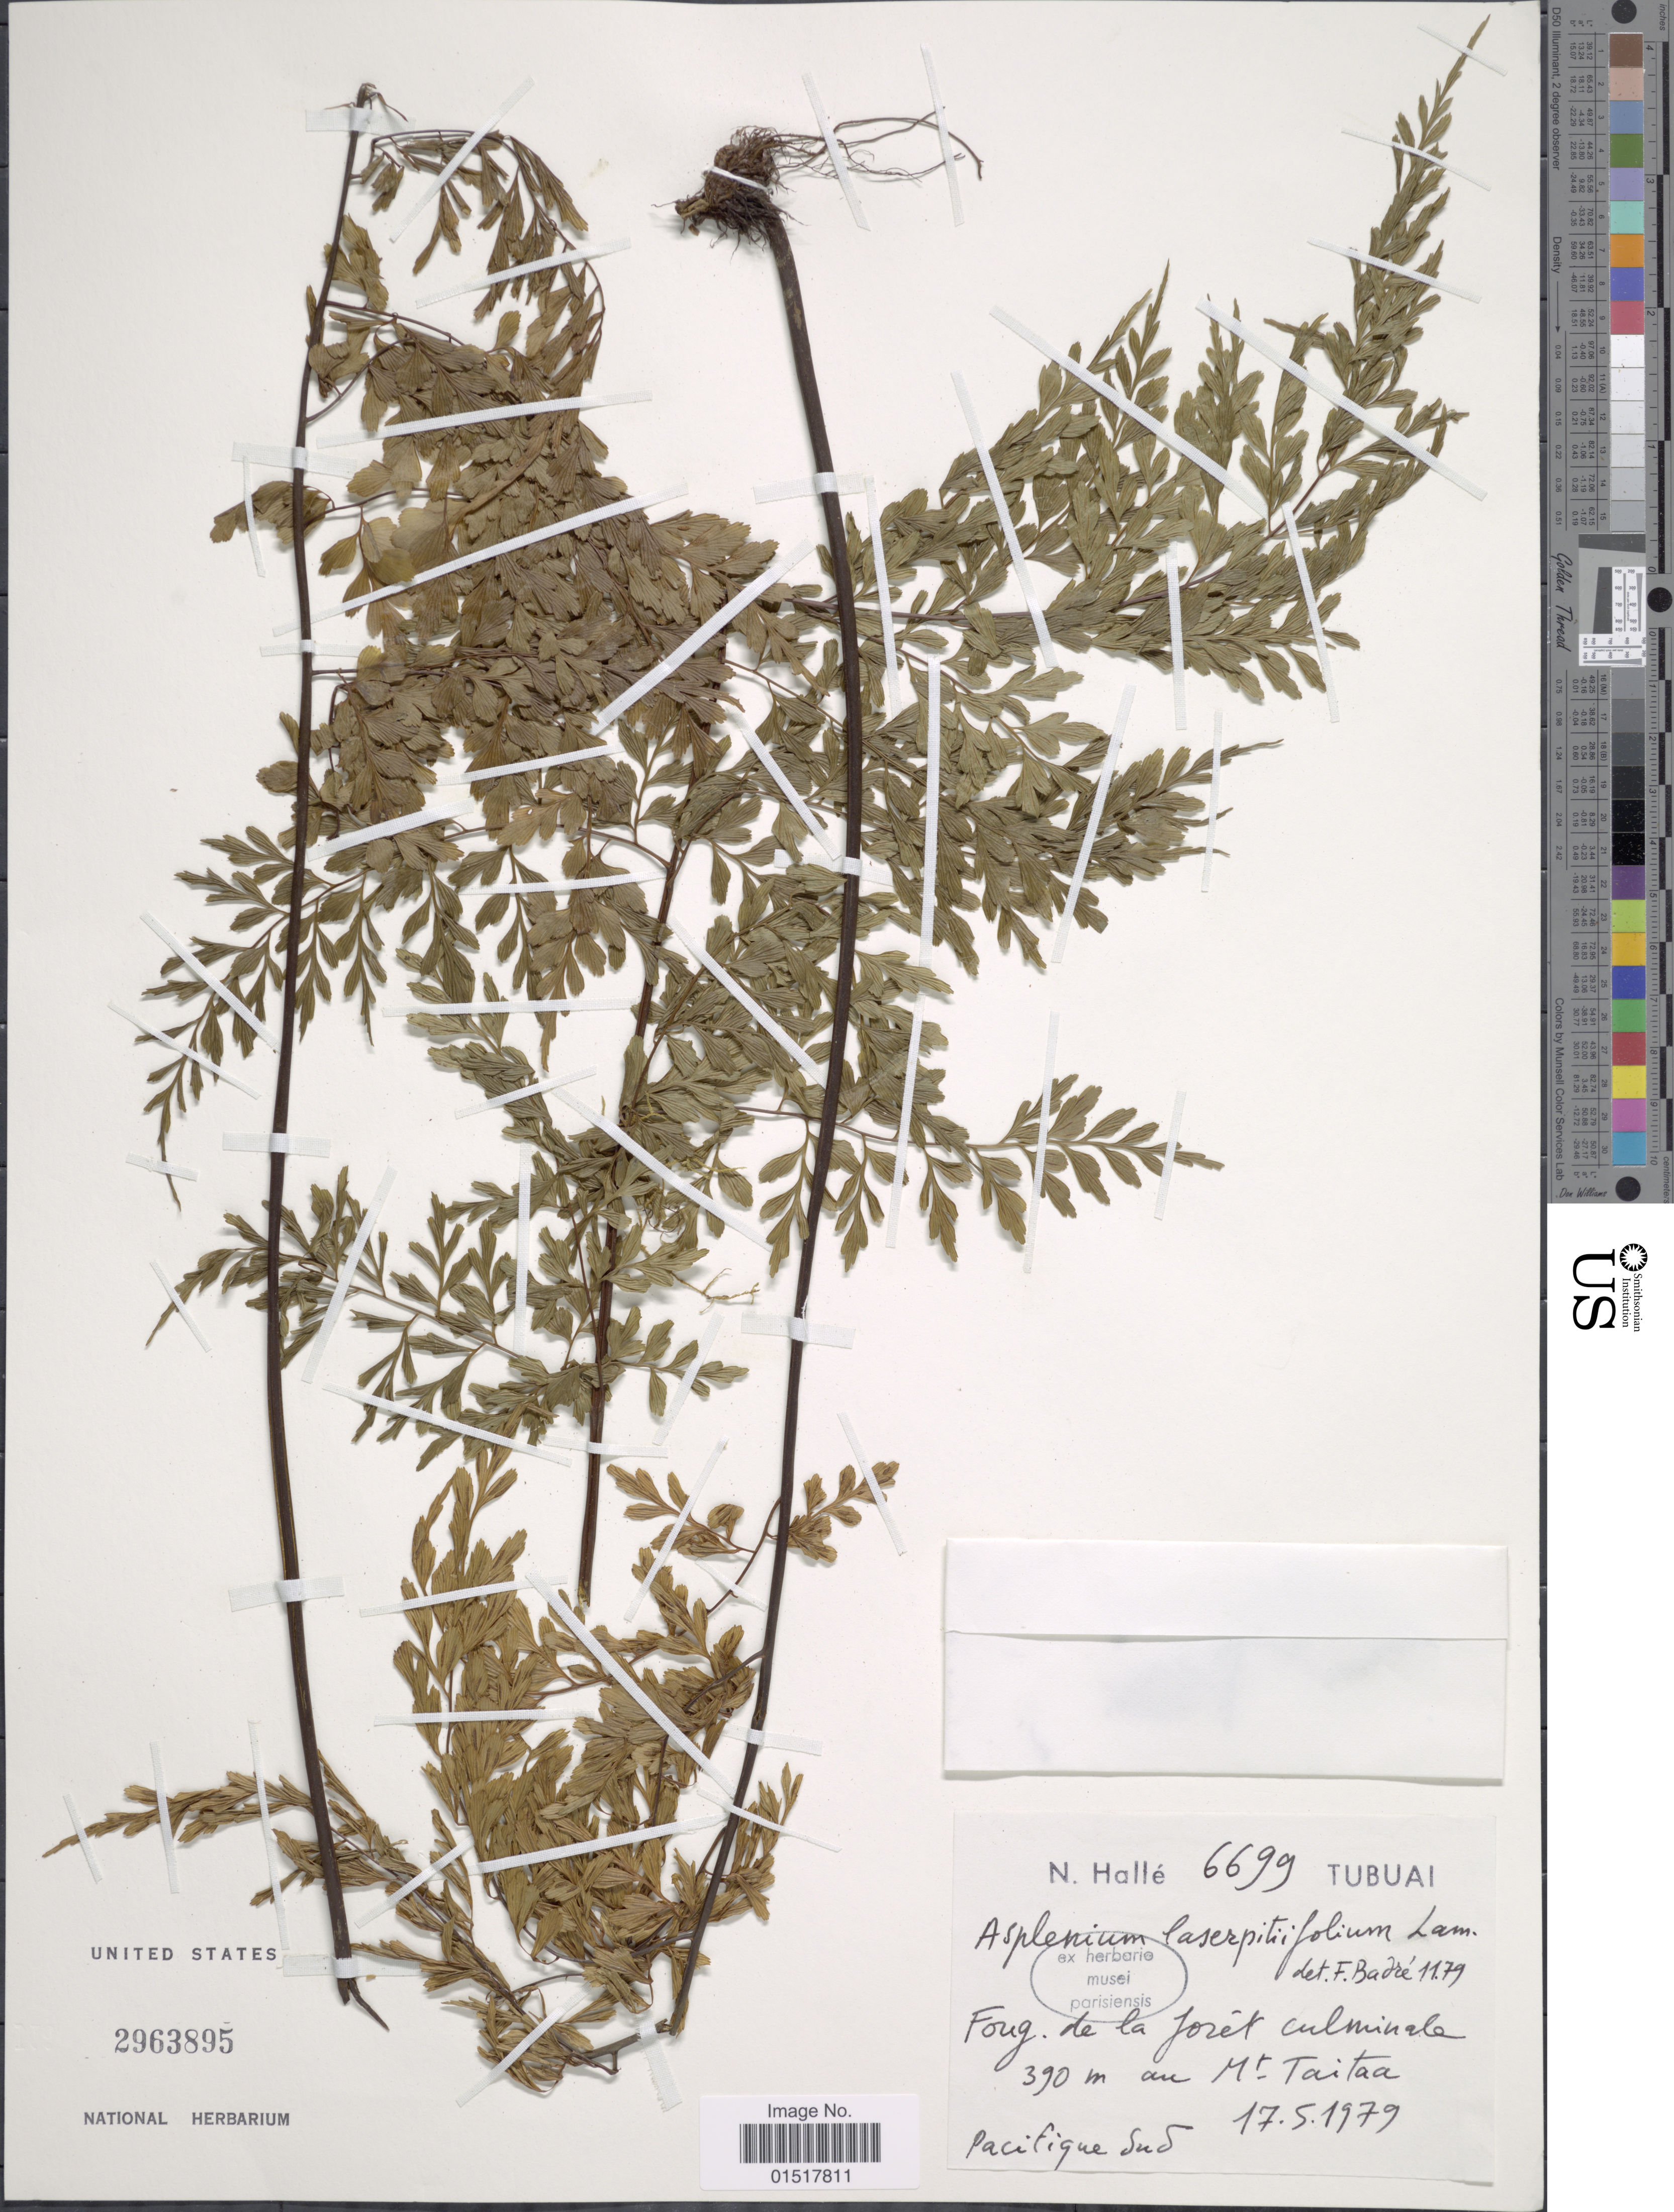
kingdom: Plantae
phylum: Tracheophyta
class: Polypodiopsida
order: Polypodiales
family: Aspleniaceae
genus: Asplenium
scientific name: Asplenium laserpitiifolium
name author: Lam.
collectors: N. Hallé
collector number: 6699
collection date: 1979-05-17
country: French Polynesia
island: Tubuai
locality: Foug. de la forét culminale au Mt. Taitaa.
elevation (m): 390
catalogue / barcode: US 2963895